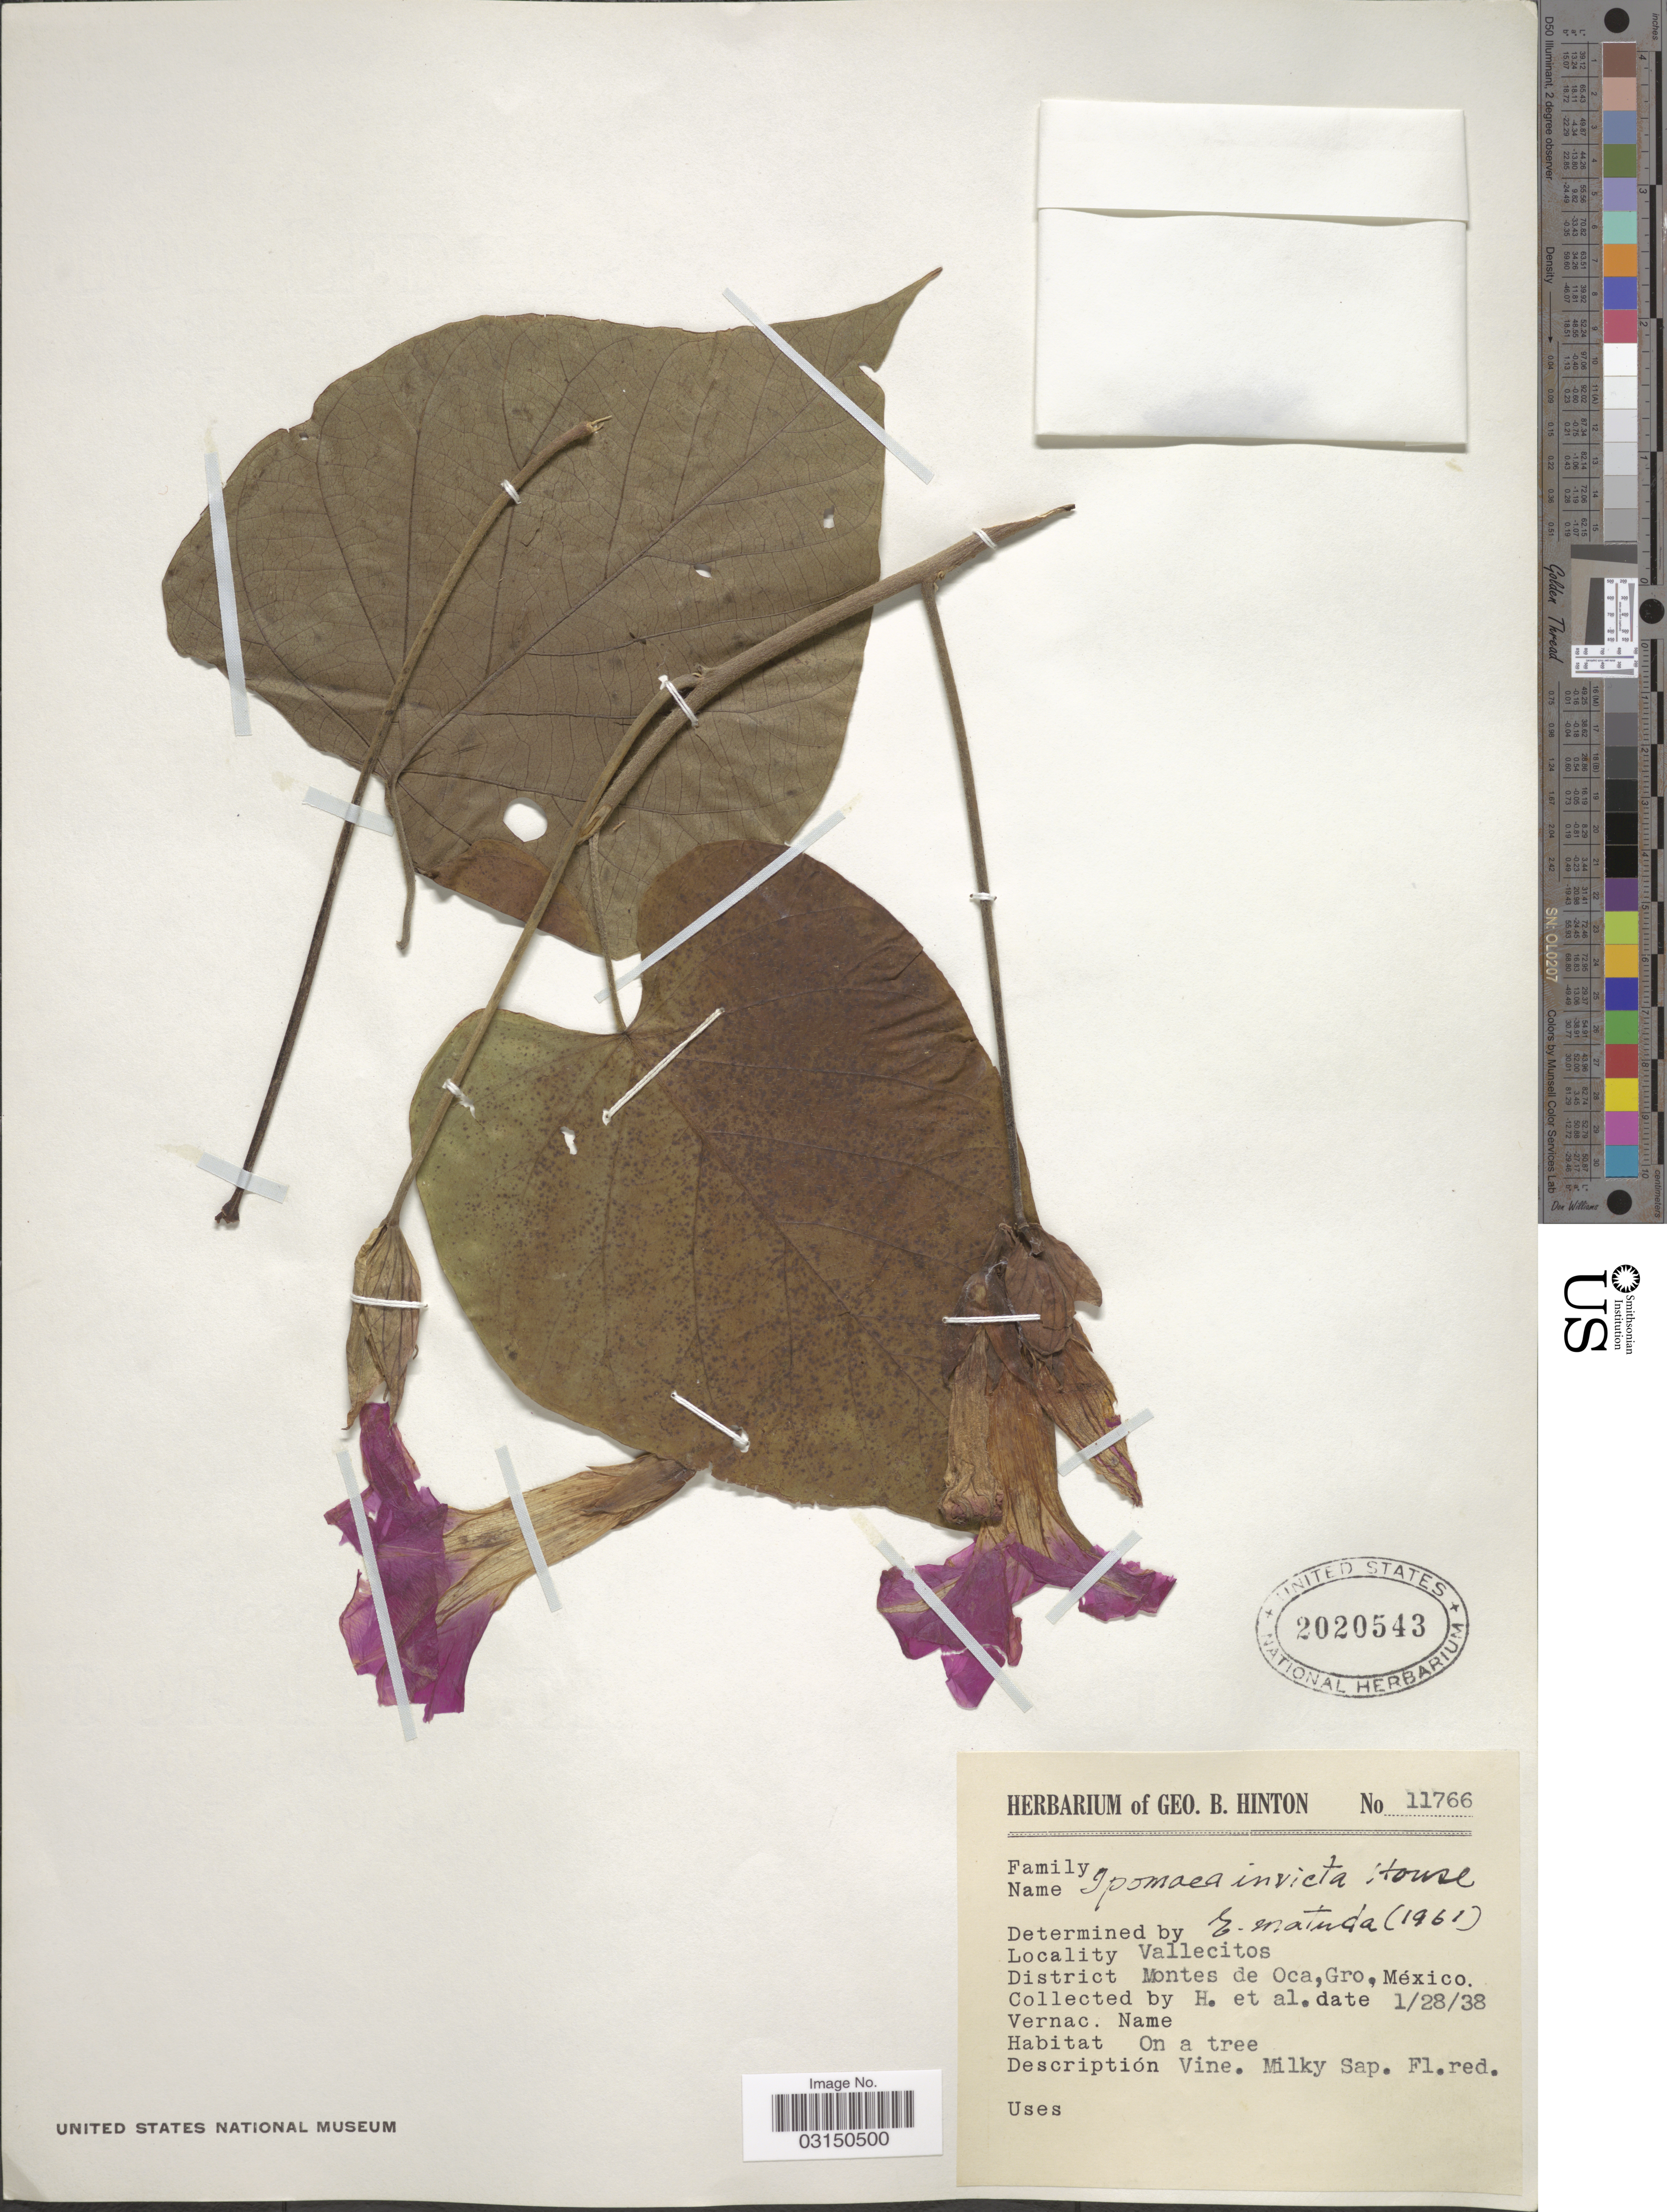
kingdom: Plantae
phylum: Tracheophyta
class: Magnoliopsida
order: Solanales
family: Convolvulaceae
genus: Ipomoea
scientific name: Ipomoea mairetii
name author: Choisy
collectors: G. B. Hinton & et al.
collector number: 11766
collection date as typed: Transcribed d/m/y: 28/1/38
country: Mexico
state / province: Guerrero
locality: Vallecitos. District Montes de Oca, Gro.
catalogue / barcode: US 2020543